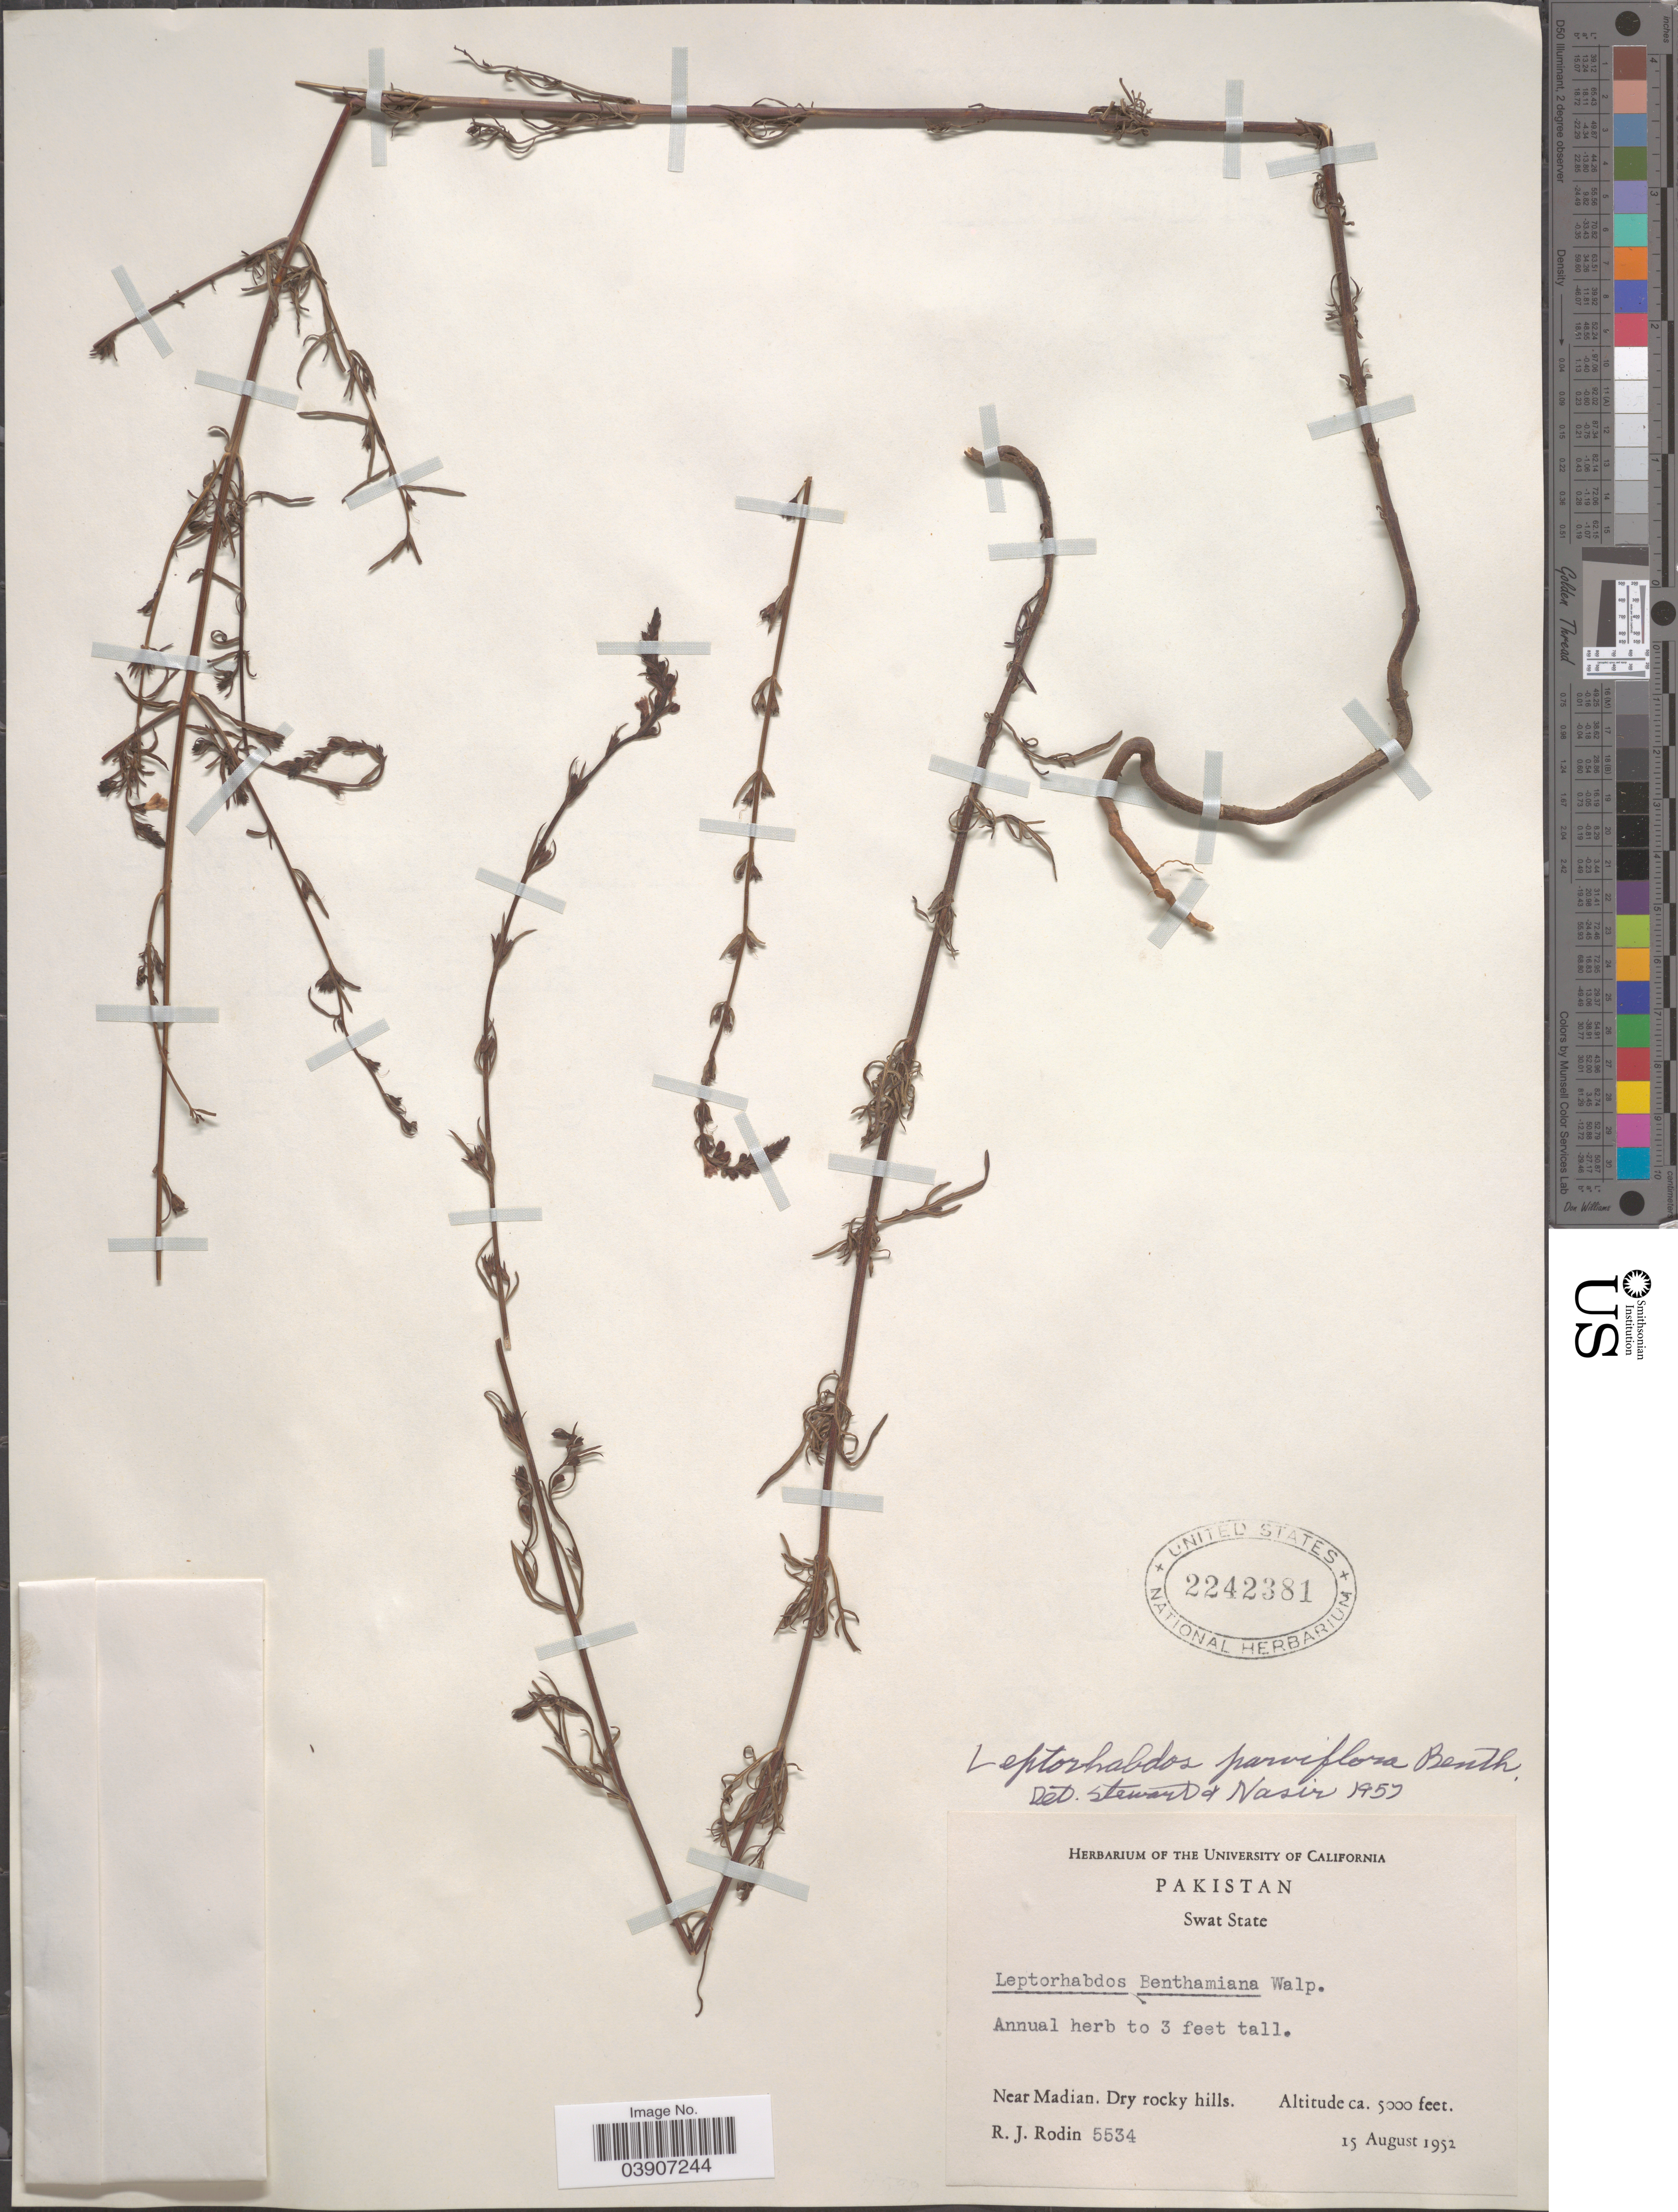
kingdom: Plantae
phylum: Tracheophyta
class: Magnoliopsida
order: Lamiales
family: Orobanchaceae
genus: Leptorhabdos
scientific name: Leptorhabdos parviflora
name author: (Benth.) Benth.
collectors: R. J. Rodin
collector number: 5534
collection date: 1952-08-15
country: Pakistan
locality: Swat State. Near Madian.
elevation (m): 1524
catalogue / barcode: US 2242381